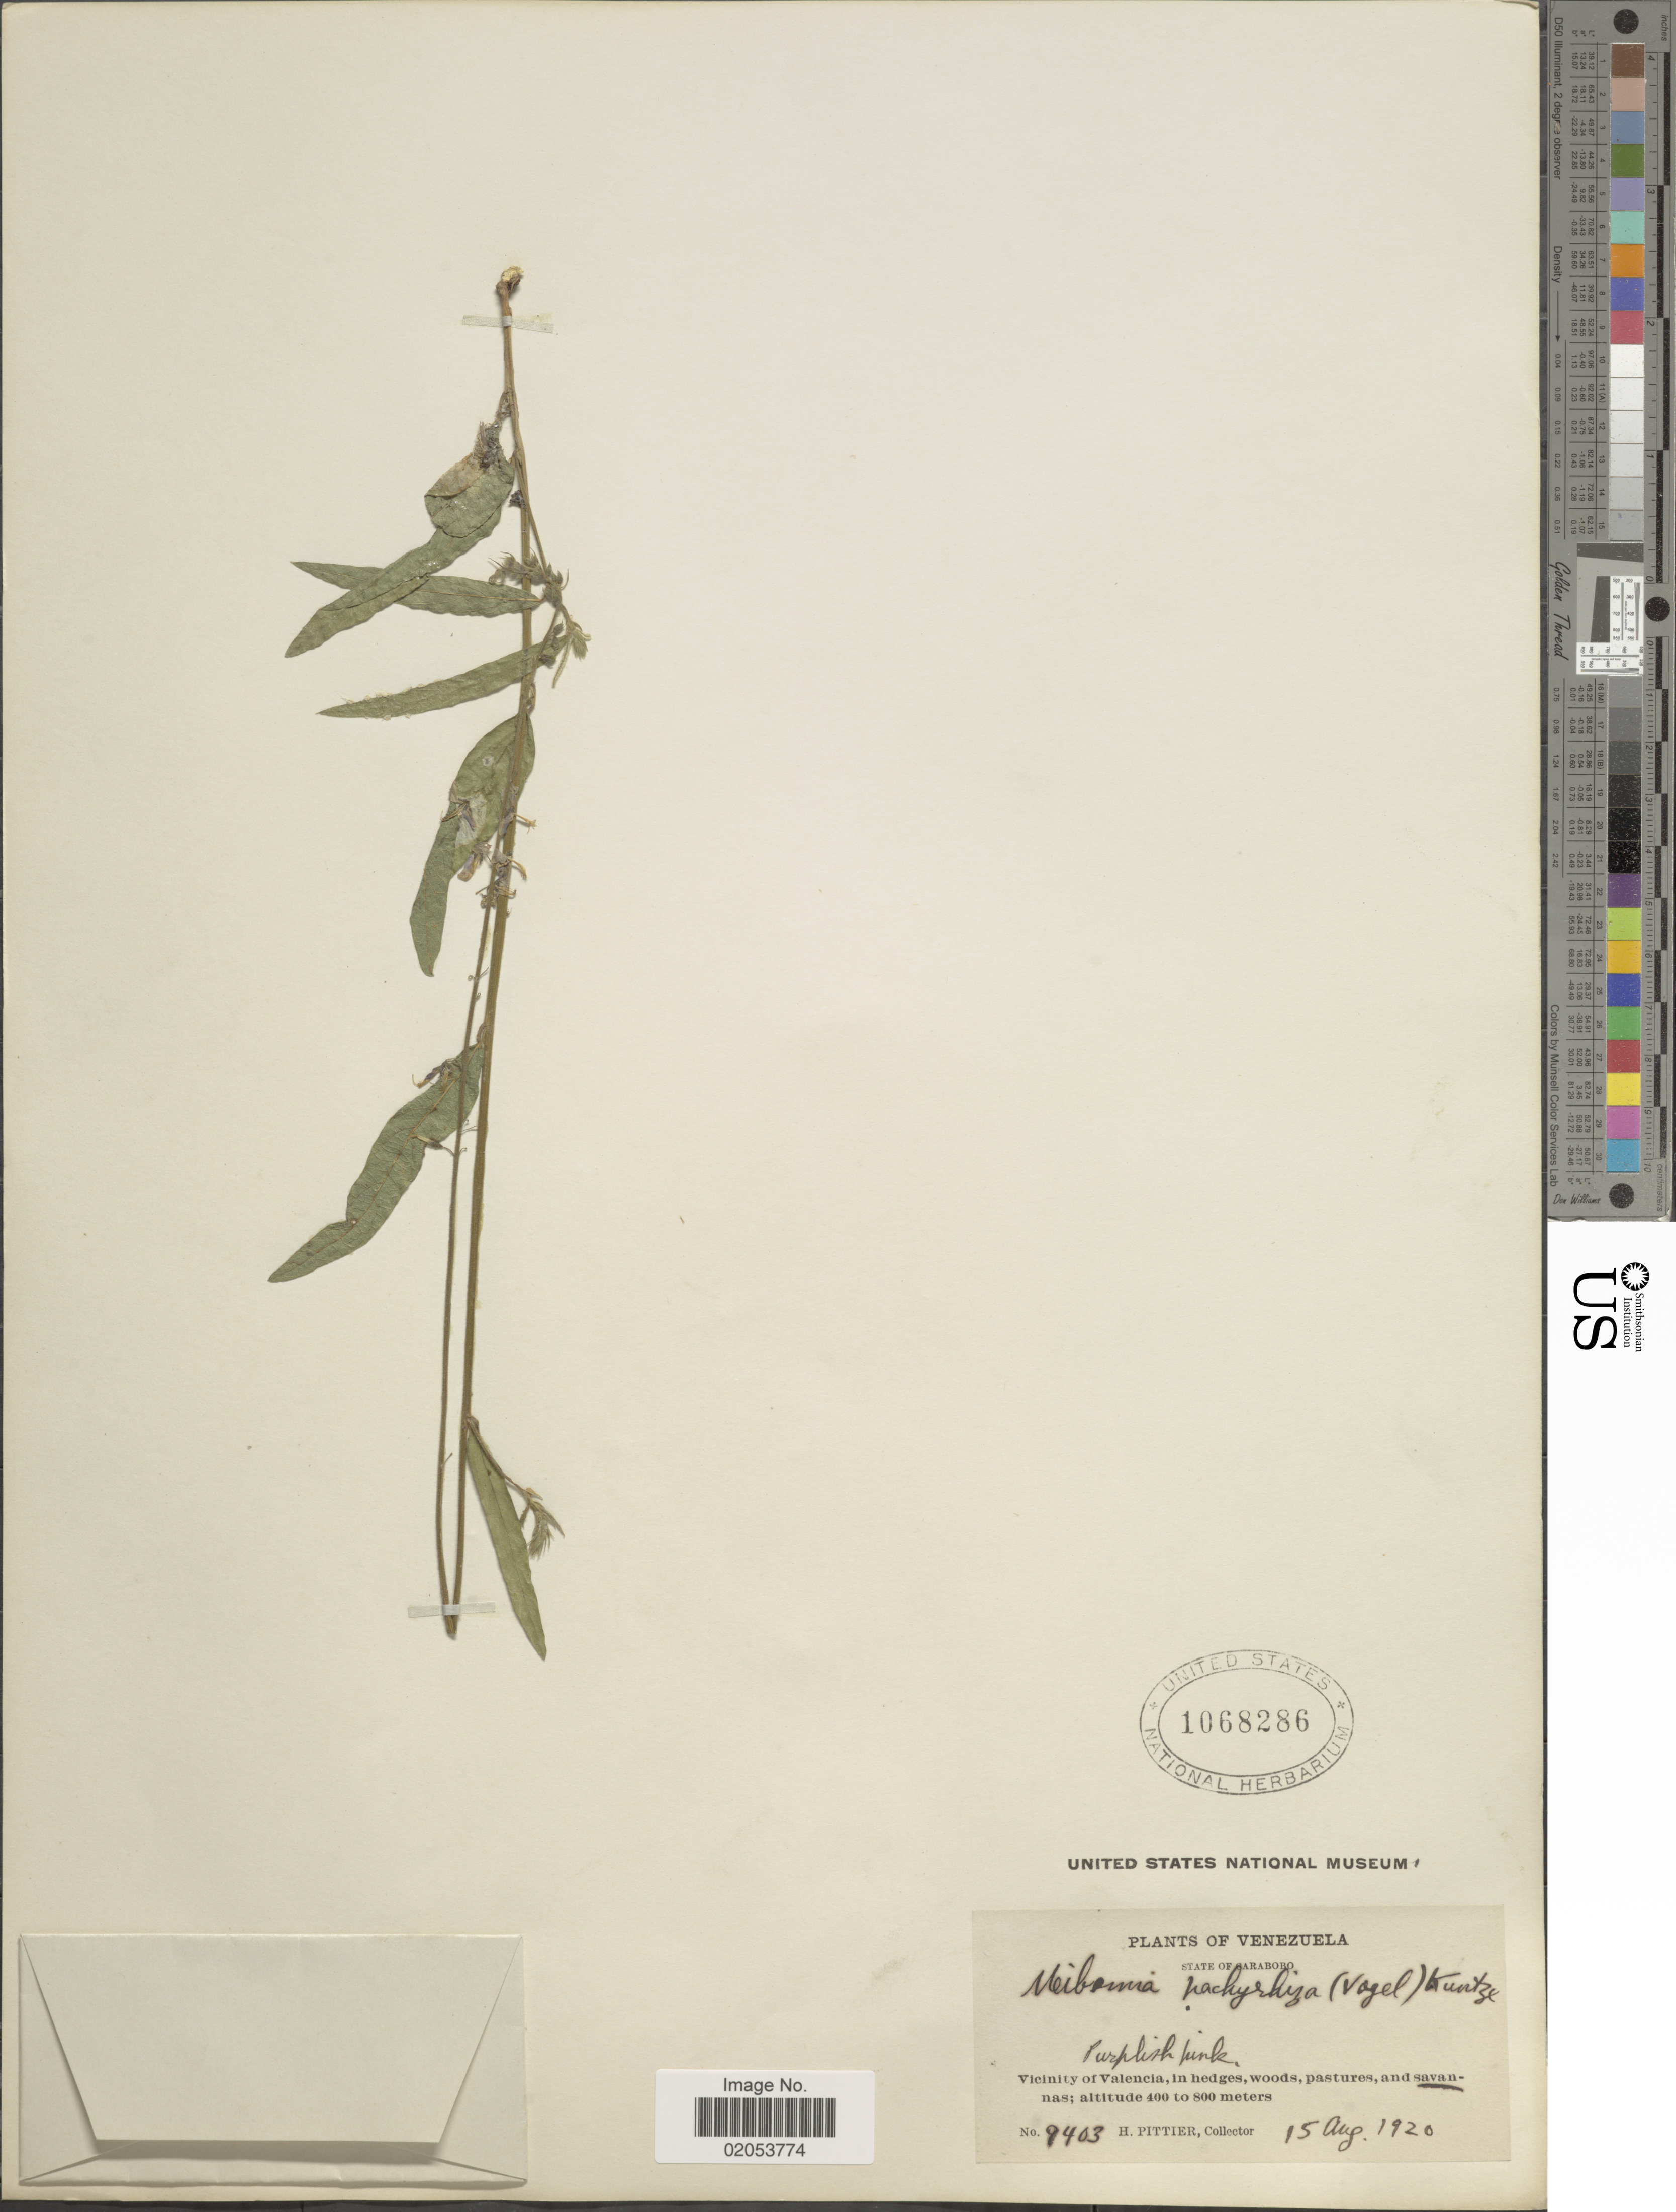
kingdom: Plantae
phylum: Tracheophyta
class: Magnoliopsida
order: Fabales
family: Fabaceae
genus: Desmodium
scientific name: Desmodium pachyrrhizum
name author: Vogel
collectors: H. F. Pittier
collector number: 9403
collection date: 1920-08-15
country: Venezuela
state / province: Carabobo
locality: Vicinity of Valencia, in hedges, woods, pastures and savannas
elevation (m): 400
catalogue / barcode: US 1068286